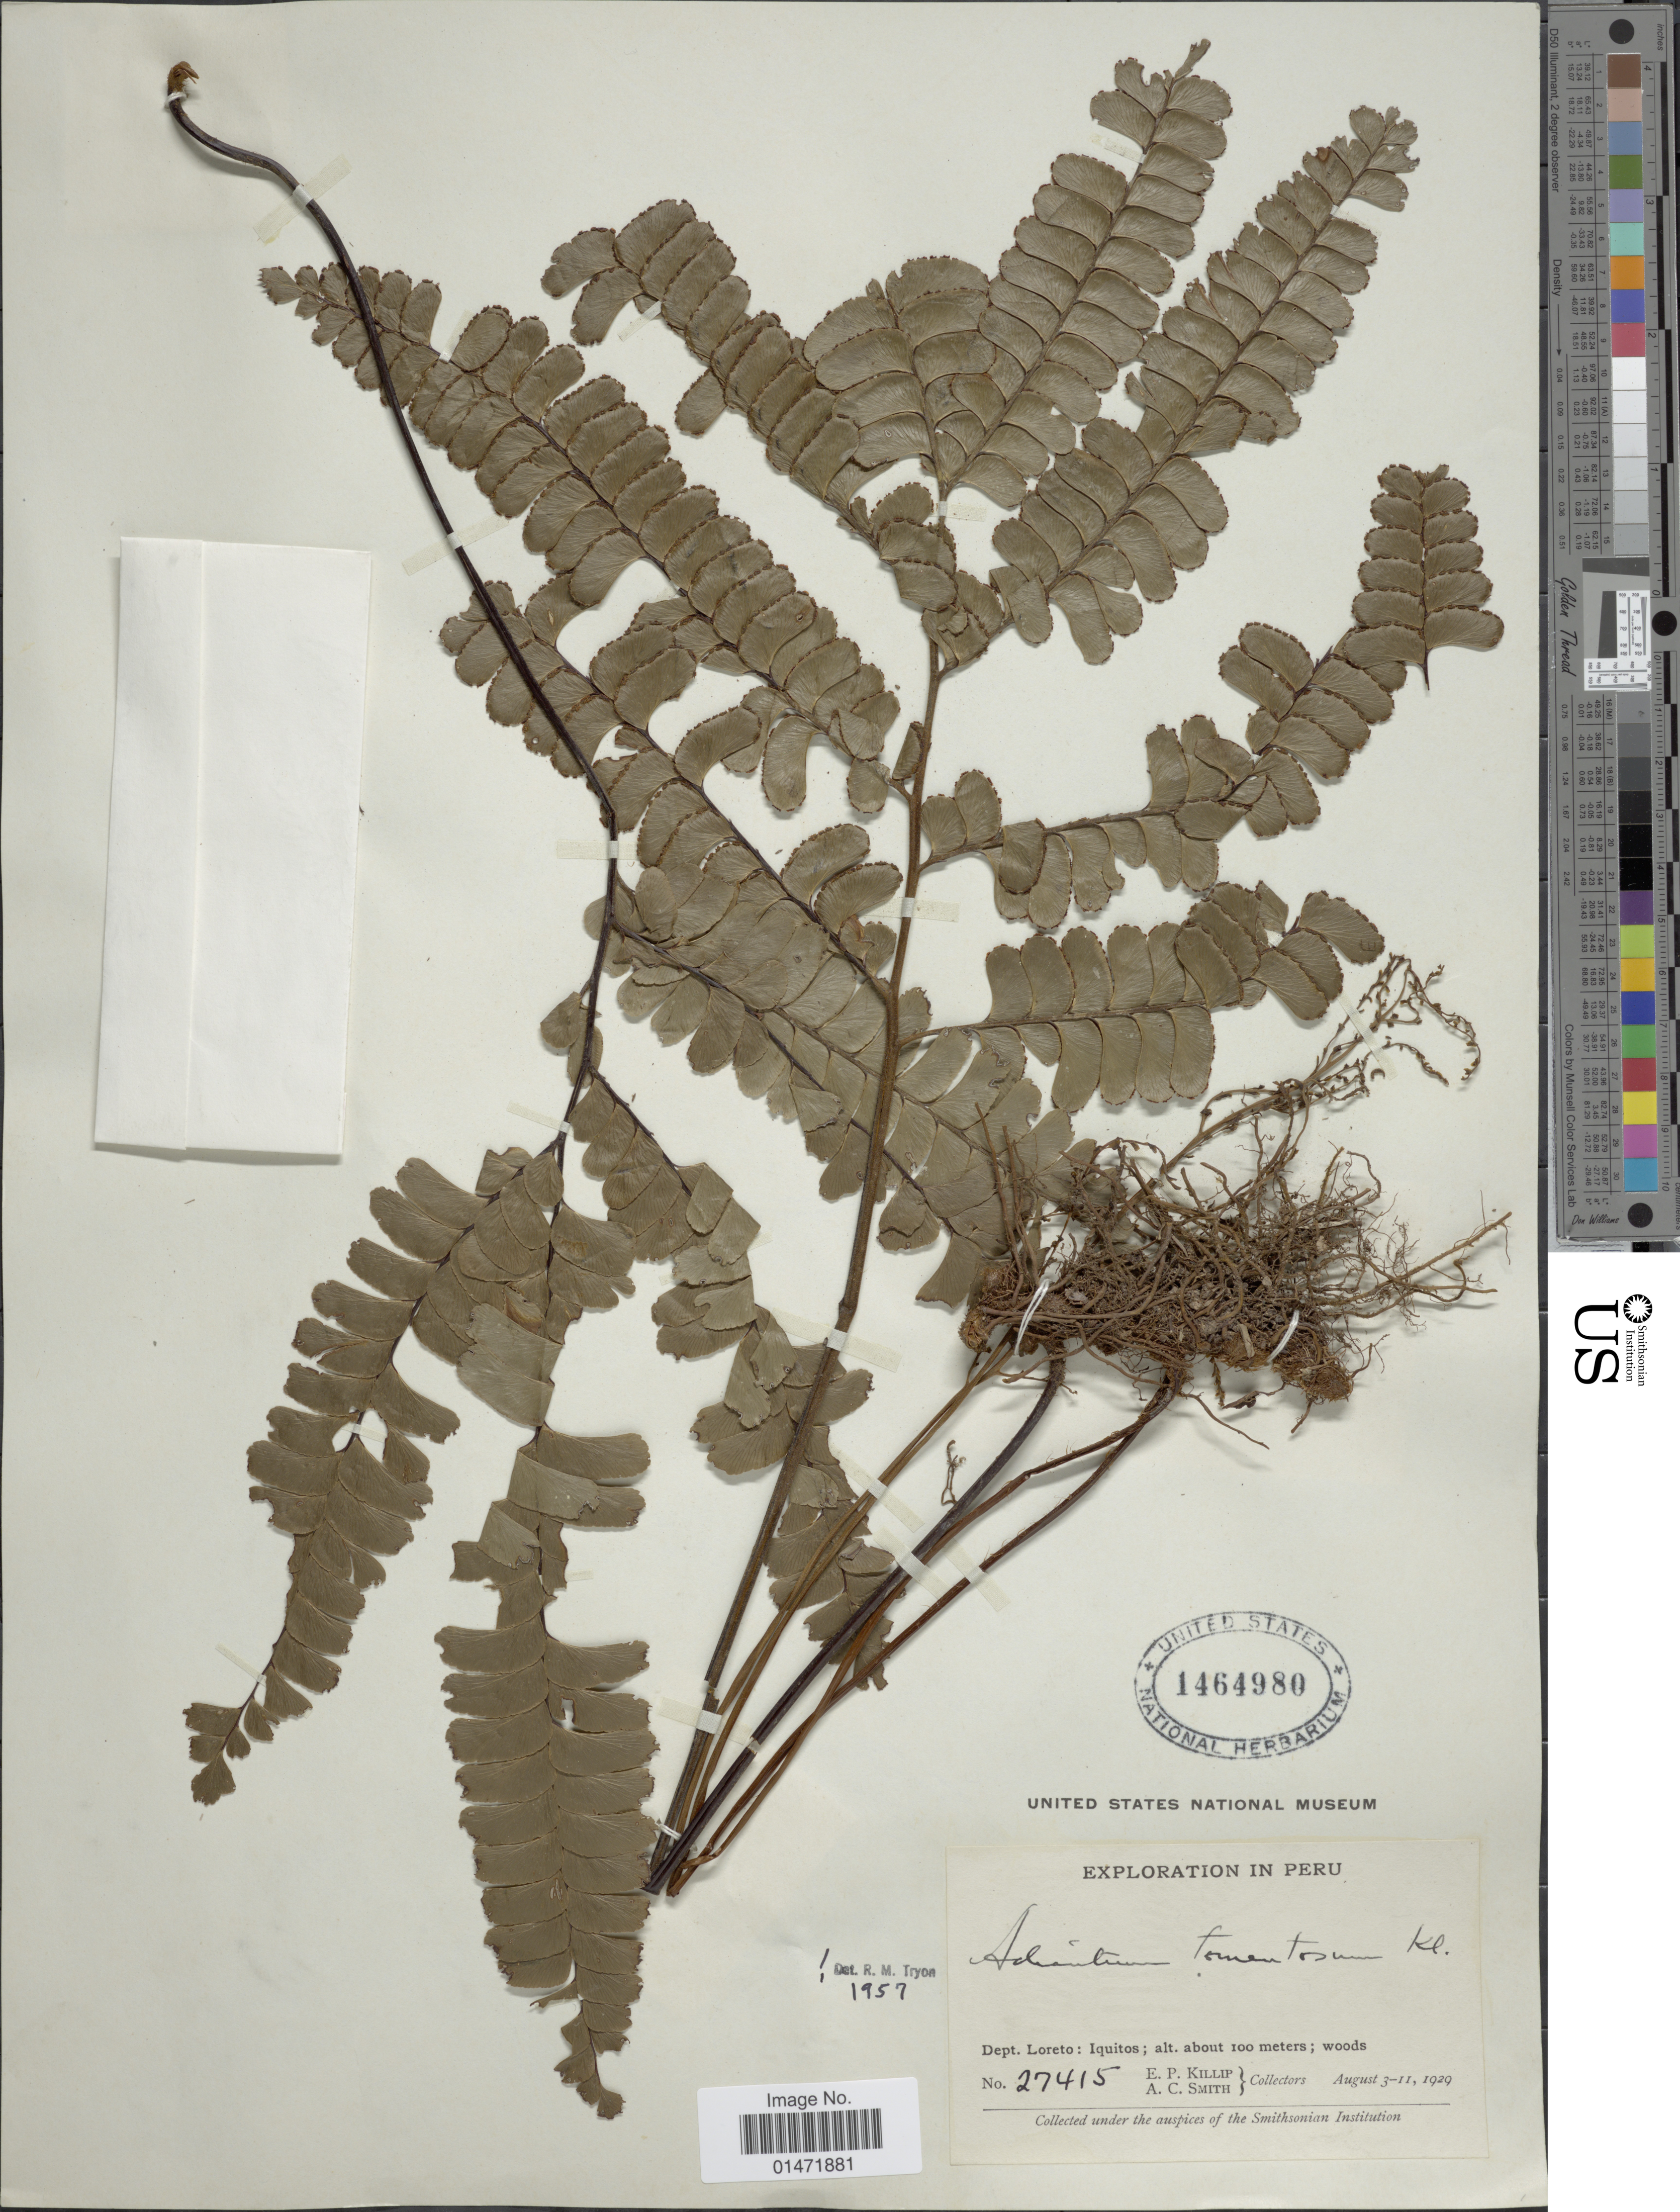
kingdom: Plantae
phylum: Tracheophyta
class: Polypodiopsida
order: Polypodiales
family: Pteridaceae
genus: Adiantum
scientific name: Adiantum tomentosum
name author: Klotzsch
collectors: E. P. Killip & A. C. Smith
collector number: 27415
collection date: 1929-08-03/1929-08-11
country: Peru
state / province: Loreto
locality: Iquitos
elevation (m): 100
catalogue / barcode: US 1464980